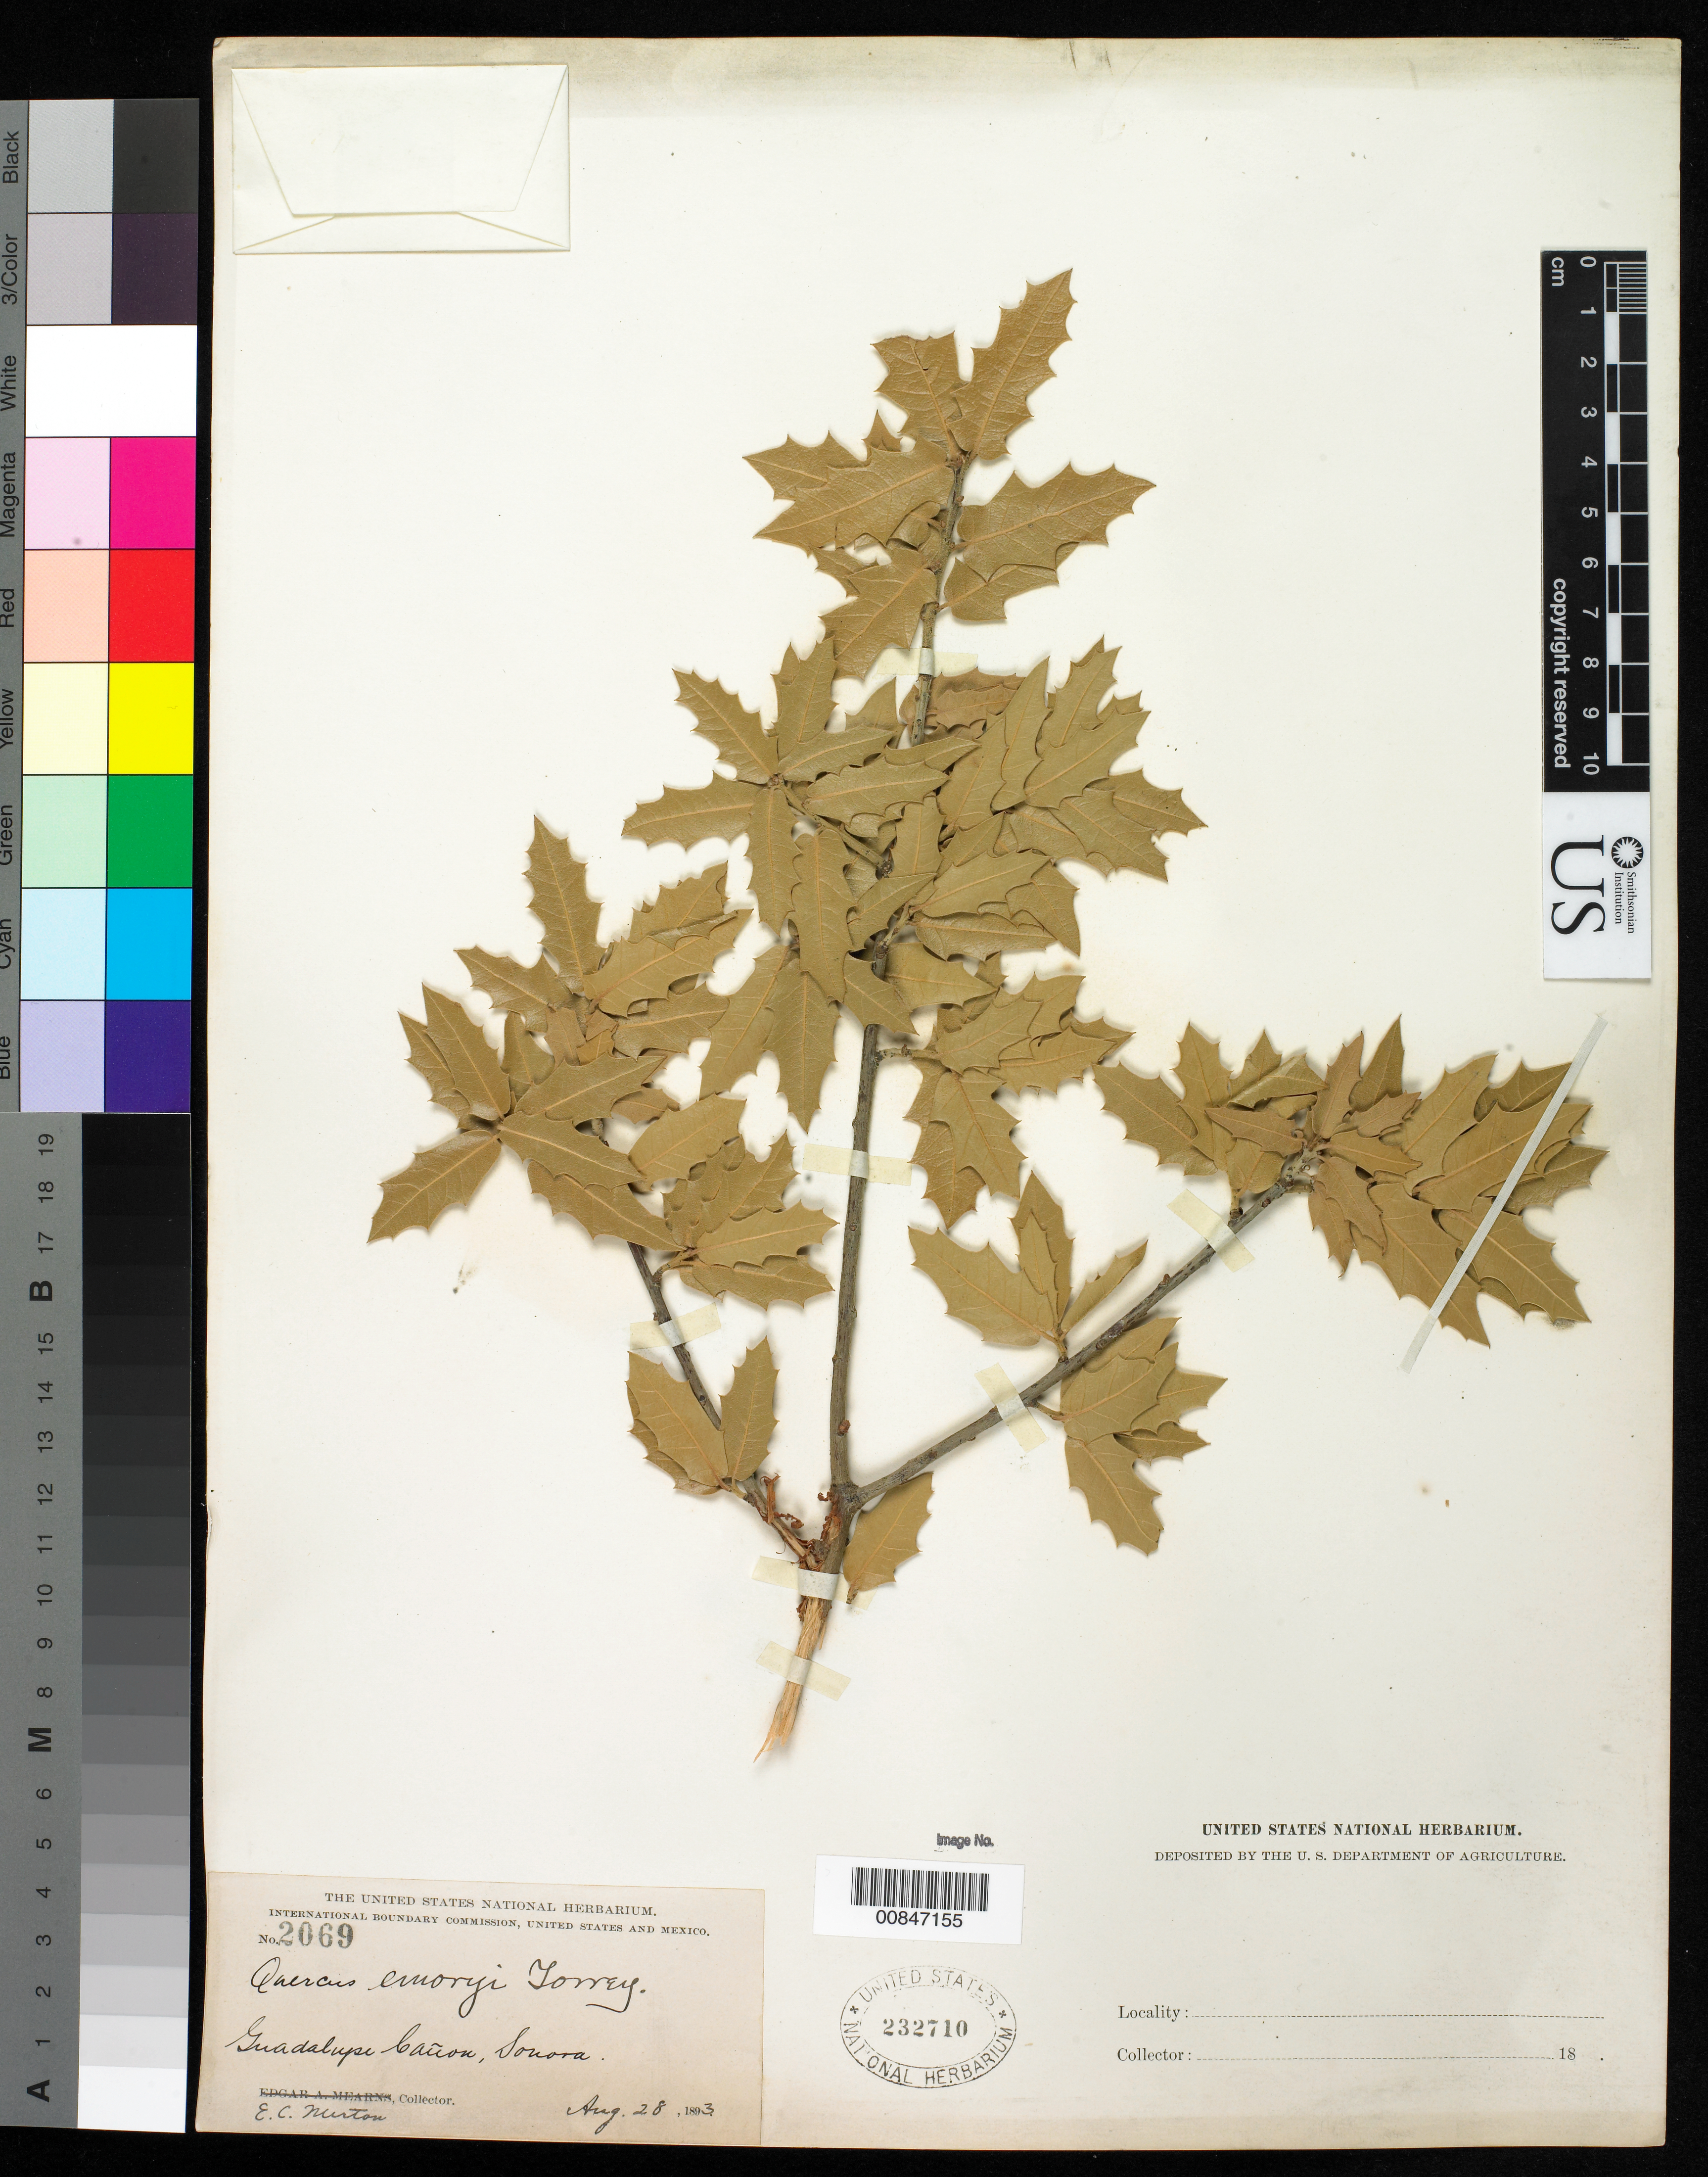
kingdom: Plantae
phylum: Tracheophyta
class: Magnoliopsida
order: Fagales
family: Fagaceae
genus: Quercus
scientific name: Quercus emoryi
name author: Torr. in Emory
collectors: E. Merton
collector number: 2069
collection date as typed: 28 Aug 1893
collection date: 1893-08-28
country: Mexico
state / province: Sonora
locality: Guadalupe Cañon, Sonora.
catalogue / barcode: US 232710